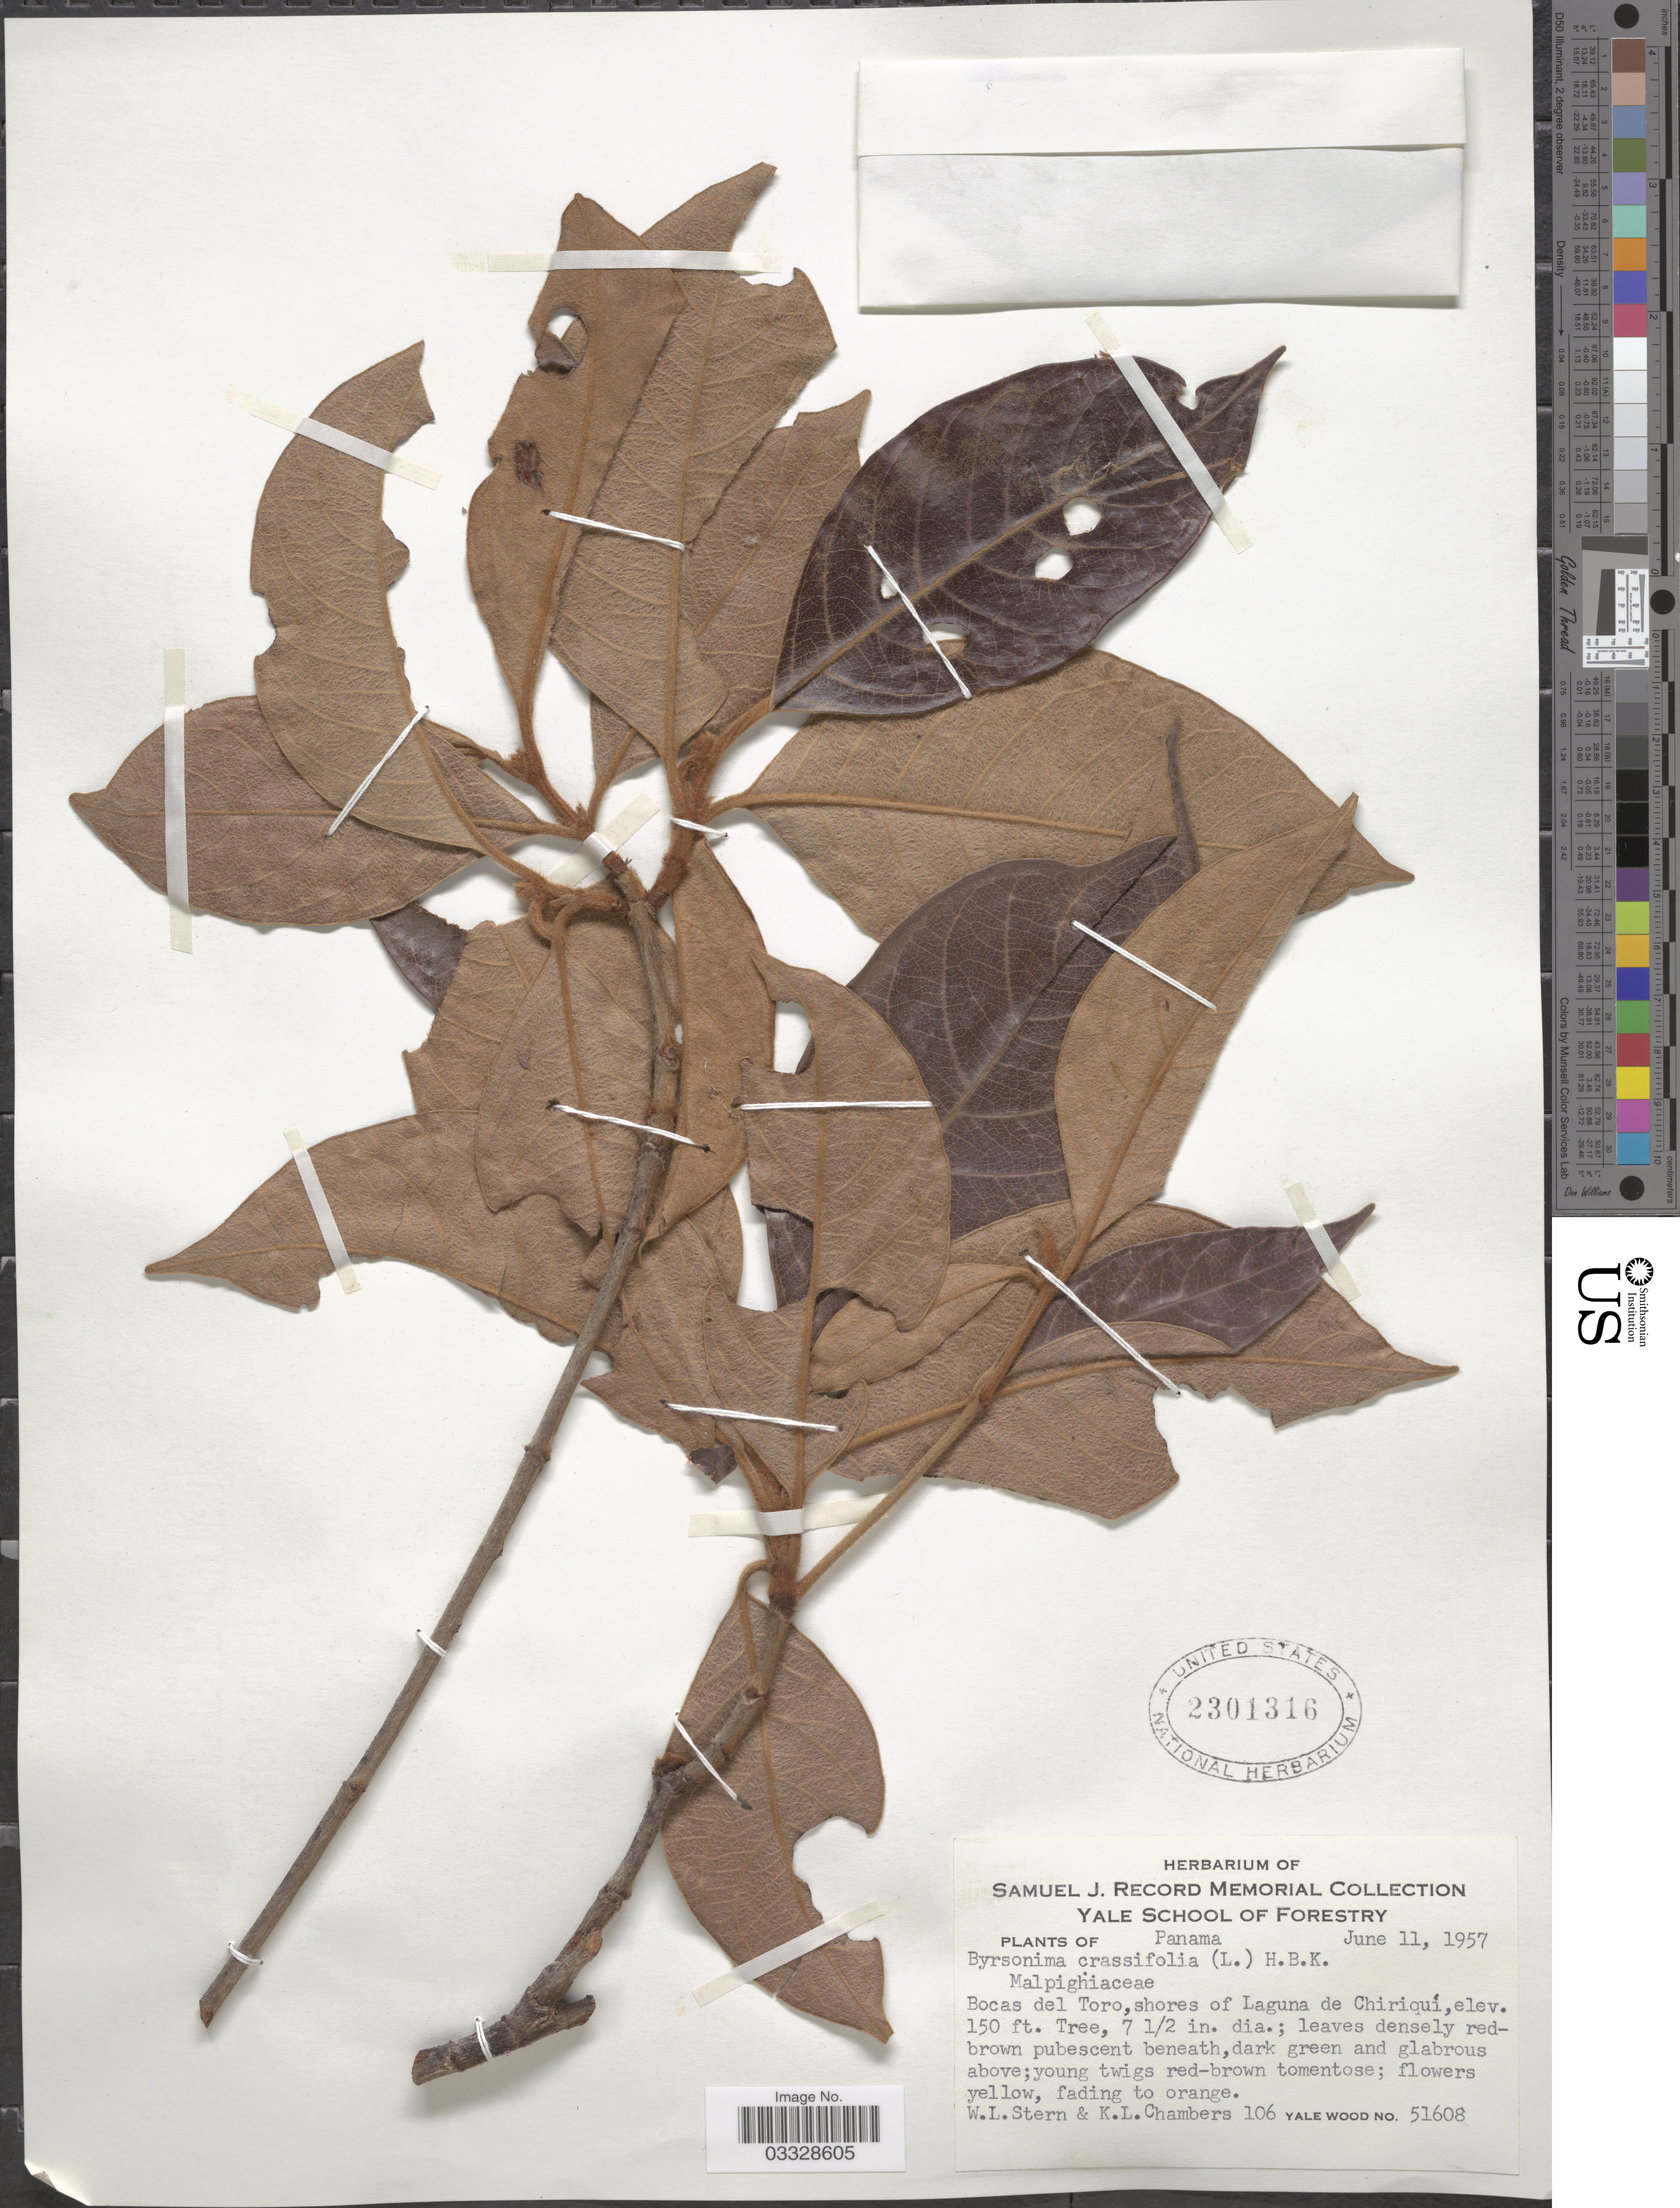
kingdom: Plantae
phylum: Tracheophyta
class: Magnoliopsida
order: Malpighiales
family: Malpighiaceae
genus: Byrsonima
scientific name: Byrsonima crassifolia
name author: (L.) Kunth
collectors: W. L. Stern & K. Chambers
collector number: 106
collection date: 1957-06-11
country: Panama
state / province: Bocas del Toro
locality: Shores of Laguna de Chiriquí.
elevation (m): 46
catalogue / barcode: US 2301316